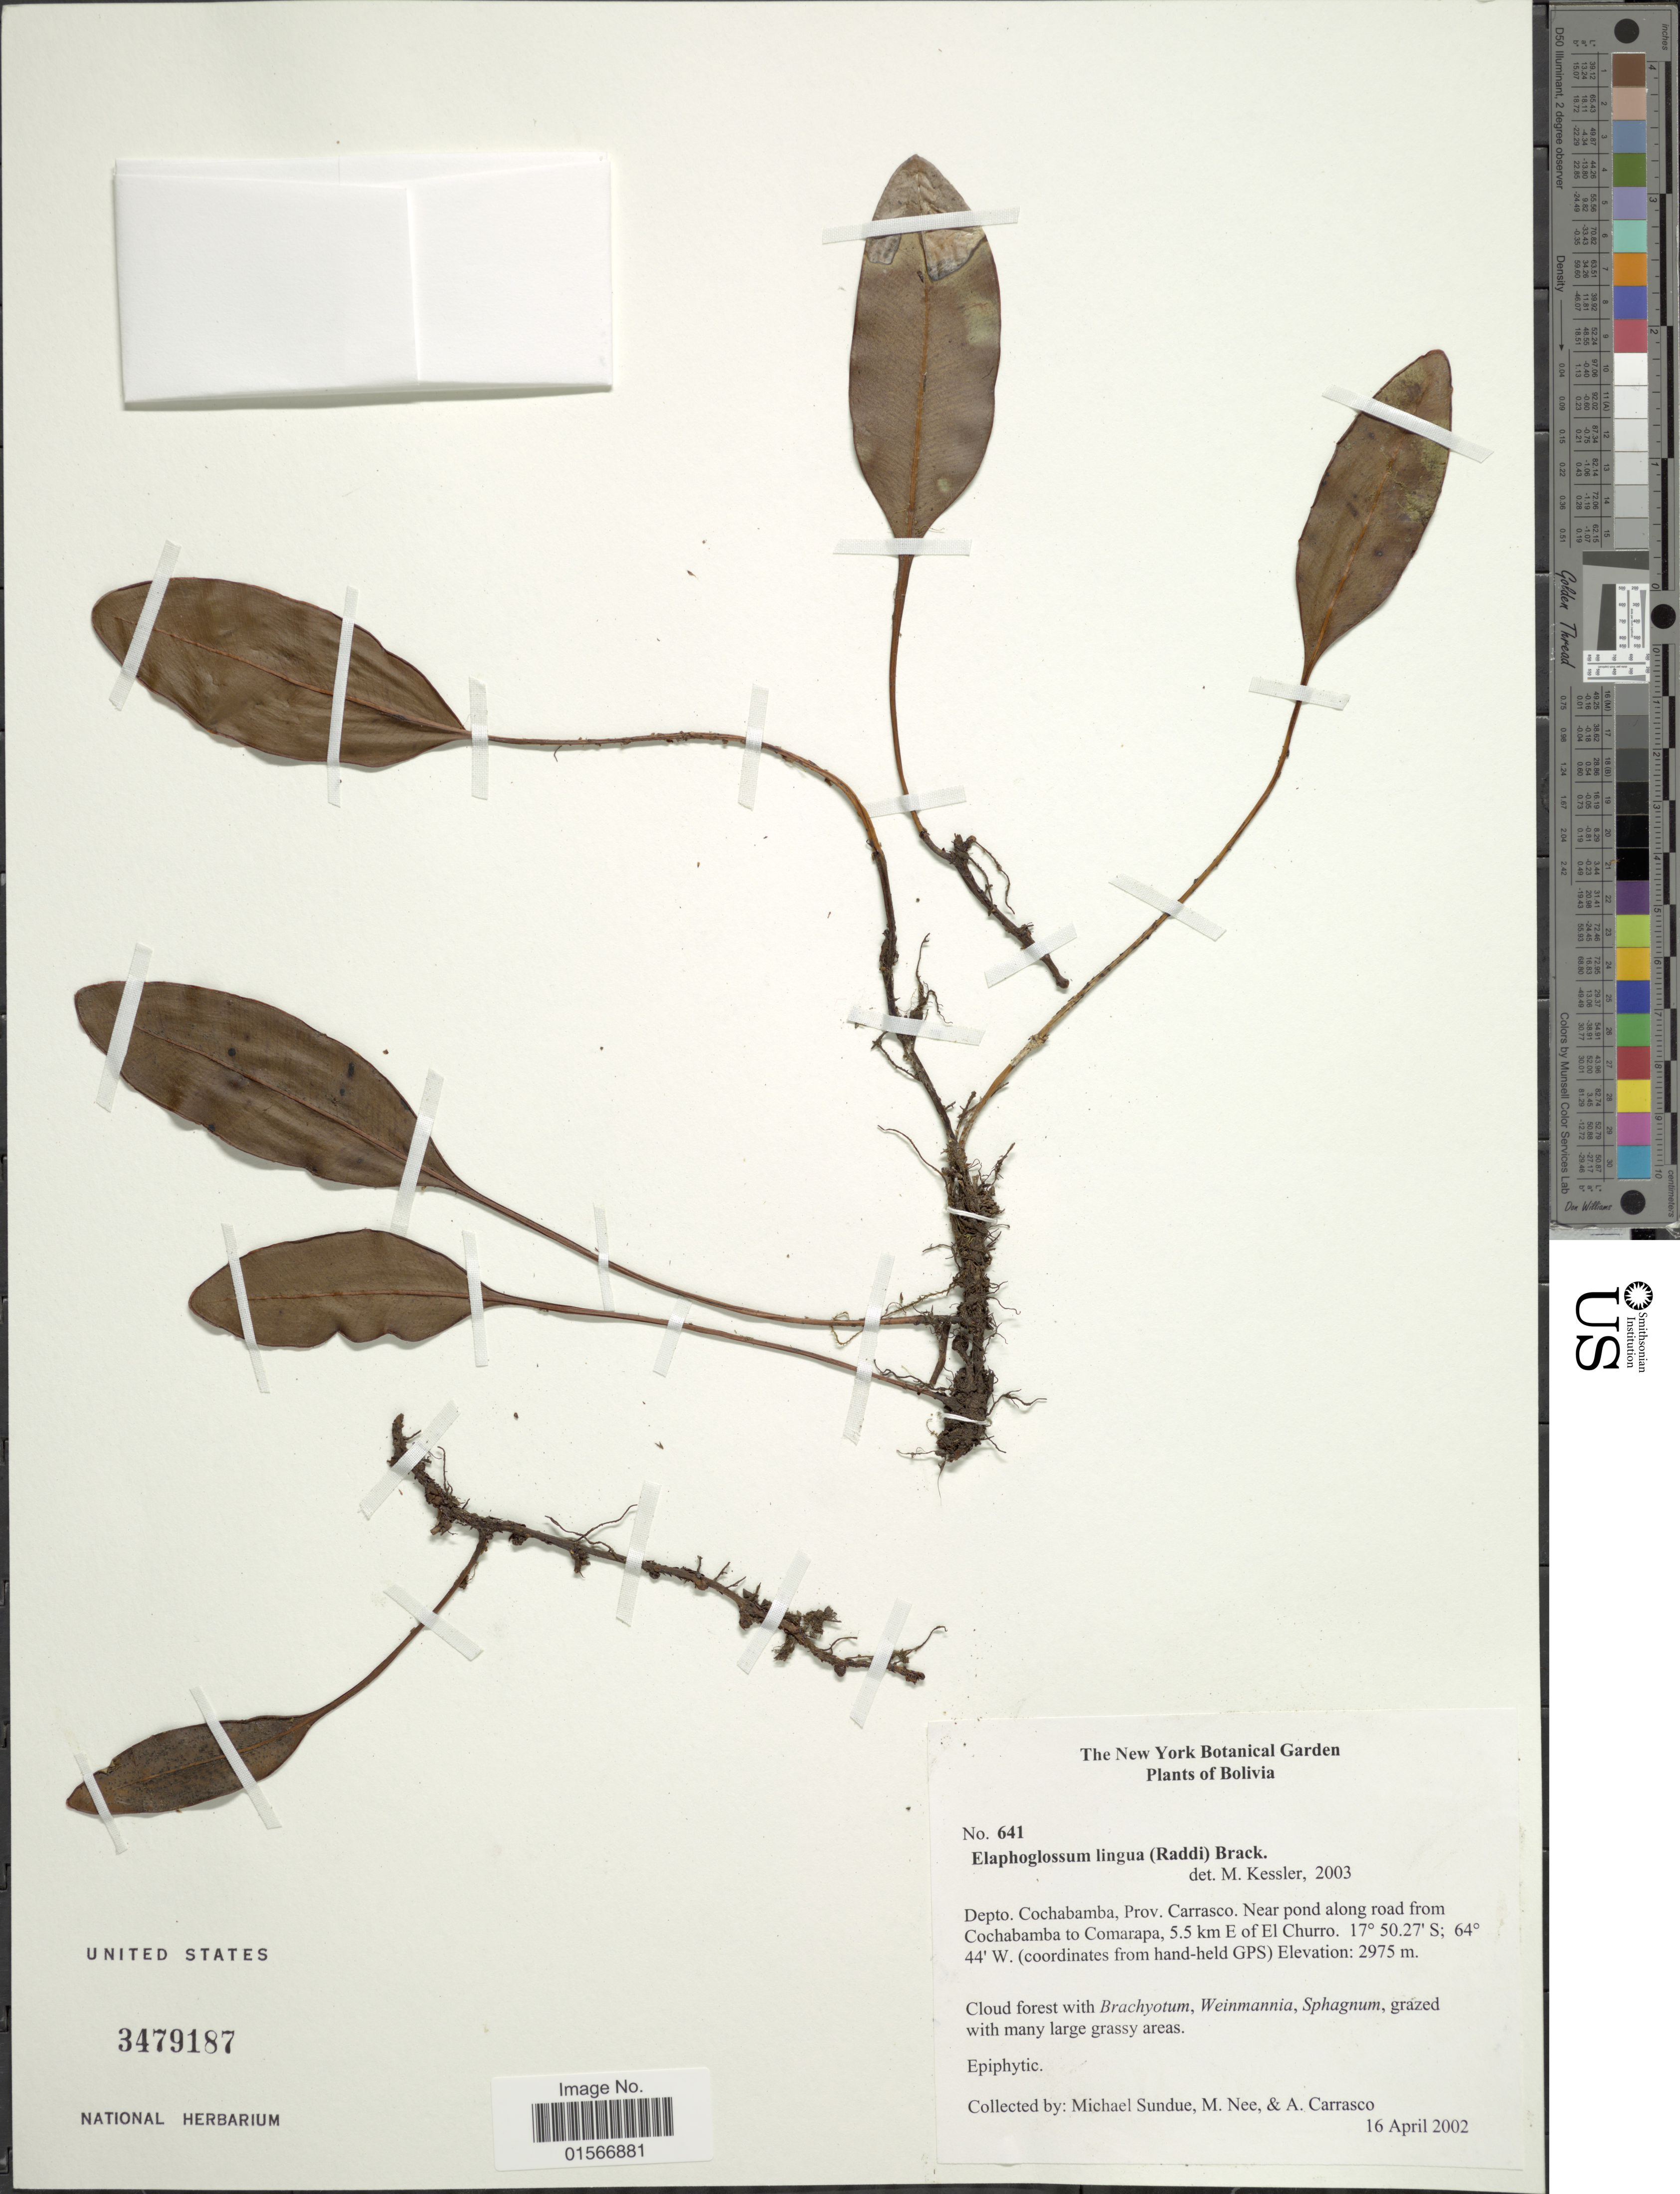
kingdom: Plantae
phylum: Tracheophyta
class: Polypodiopsida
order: Polypodiales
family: Dryopteridaceae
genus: Elaphoglossum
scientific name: Elaphoglossum lingua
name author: (C. Presl) Brack.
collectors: M. Sundue, M. Nee & A. Carrasco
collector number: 641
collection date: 2002-04-16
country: Bolivia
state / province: Cochabamba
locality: Depto. Cochabamba, Prov. Carrasco. Near pond along road from Cochabamba to Comarapa, 5.5 km E of El Churro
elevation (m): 2975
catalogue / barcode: US 3479187